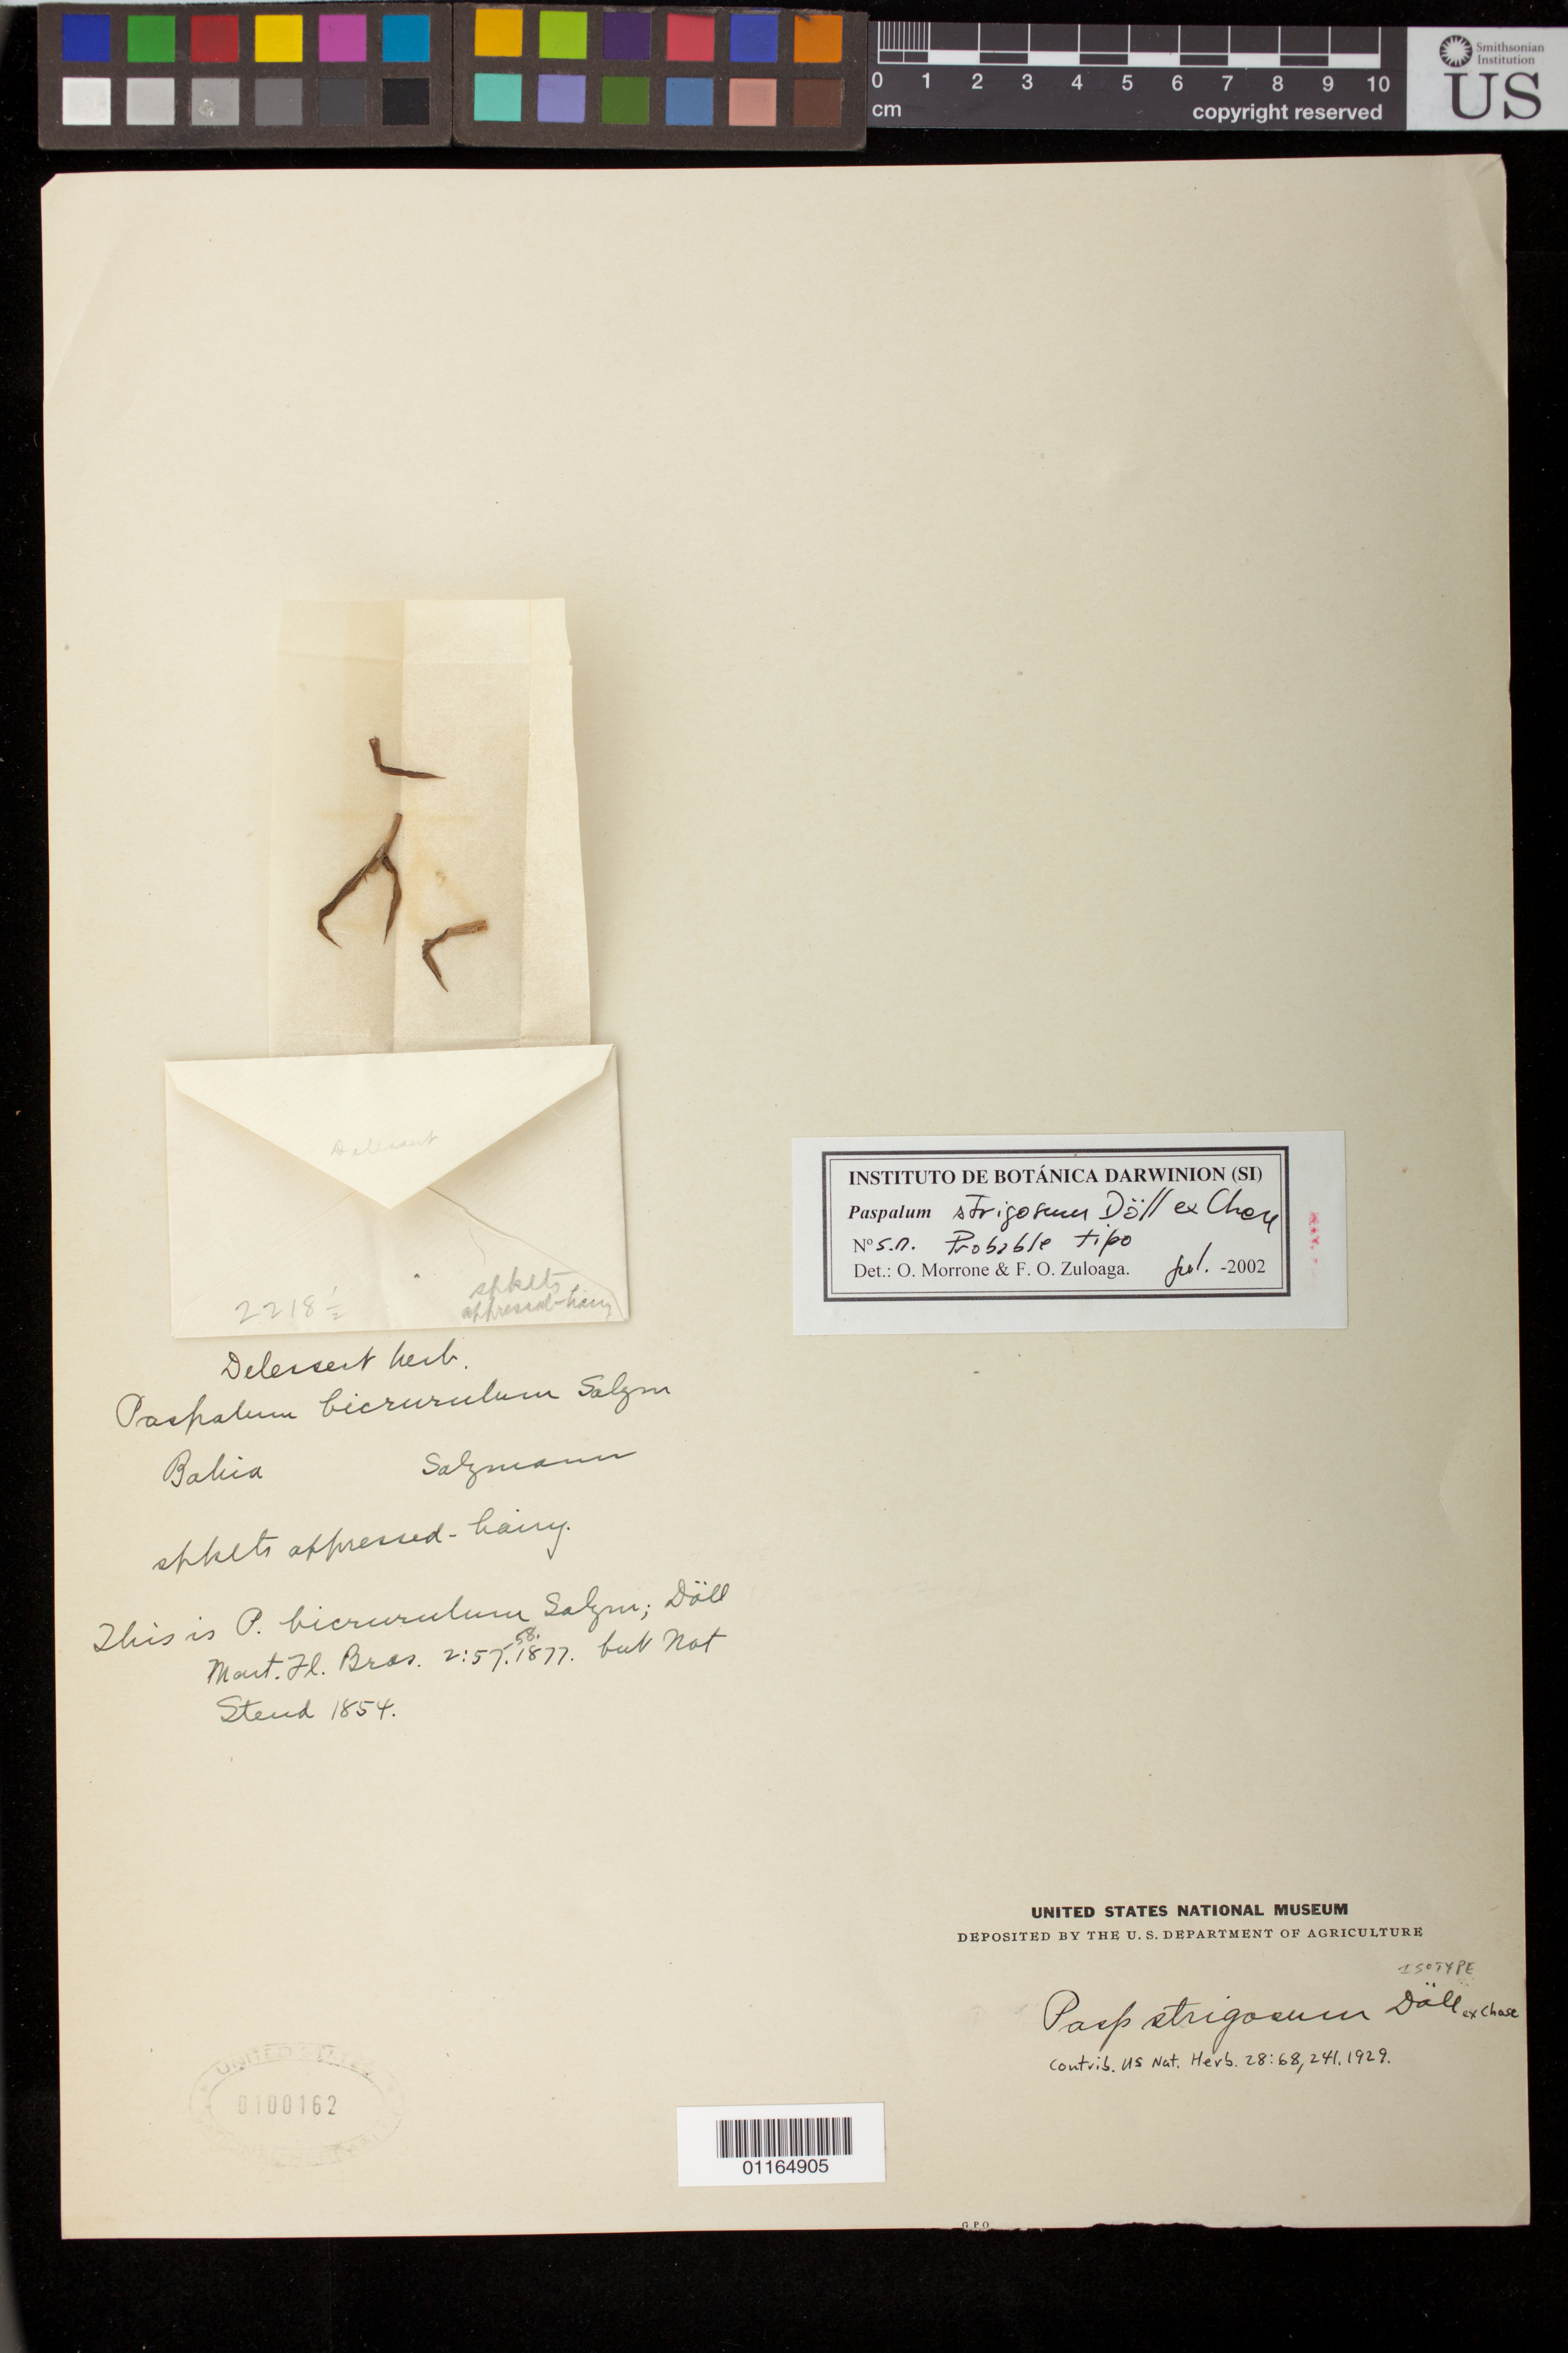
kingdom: Plantae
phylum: Tracheophyta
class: Liliopsida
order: Poales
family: Poaceae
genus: Paspalum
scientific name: Paspalum bicrurulum Salzm. ex Döll, nom. illeg.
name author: Salzm. ex Döll in Mart.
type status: Type Collection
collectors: P. Salzmann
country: Brazil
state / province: Bahia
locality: prope Bahia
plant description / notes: Fragmentary material of type specimen ex herb. Delessert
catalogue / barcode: US 100162